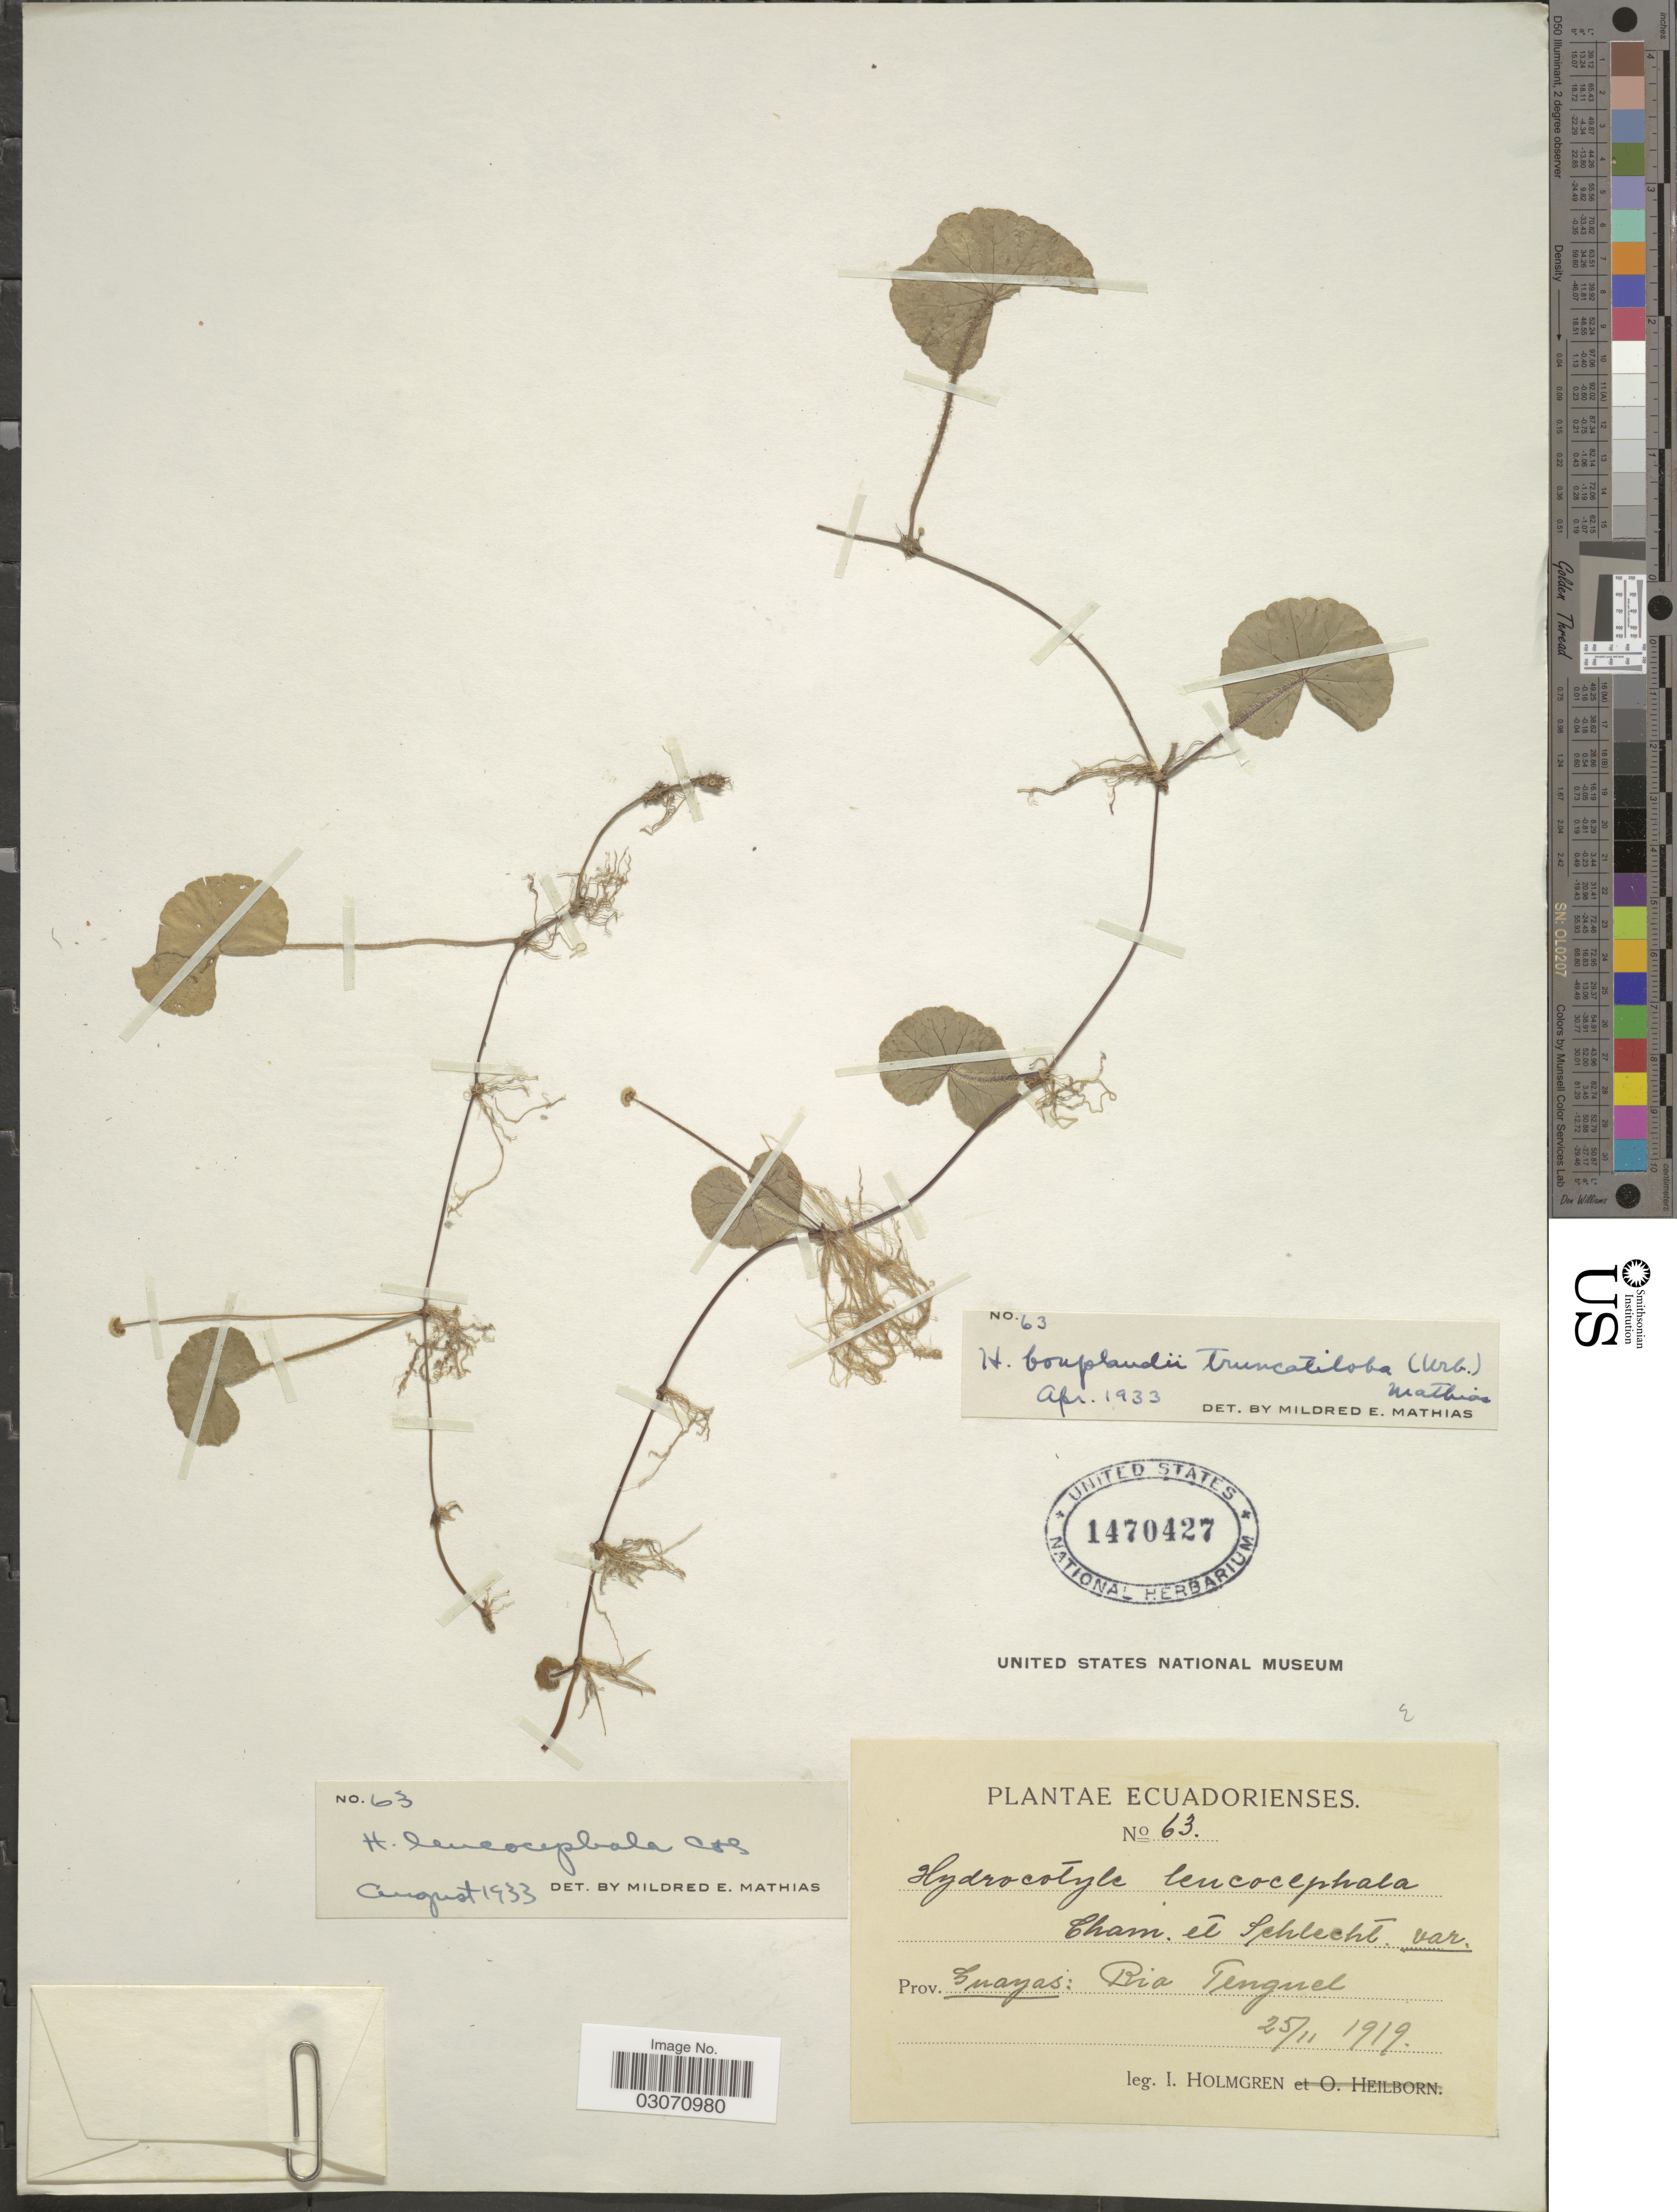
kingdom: Plantae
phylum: Tracheophyta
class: Magnoliopsida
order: Apiales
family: Araliaceae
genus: Hydrocotyle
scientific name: Hydrocotyle leucocephala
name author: Cham. & Schltdl.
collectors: I. Holmgren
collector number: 63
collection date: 1919-11-25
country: Ecuador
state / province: Guayas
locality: Rio Tenguel.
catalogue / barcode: US 1470427